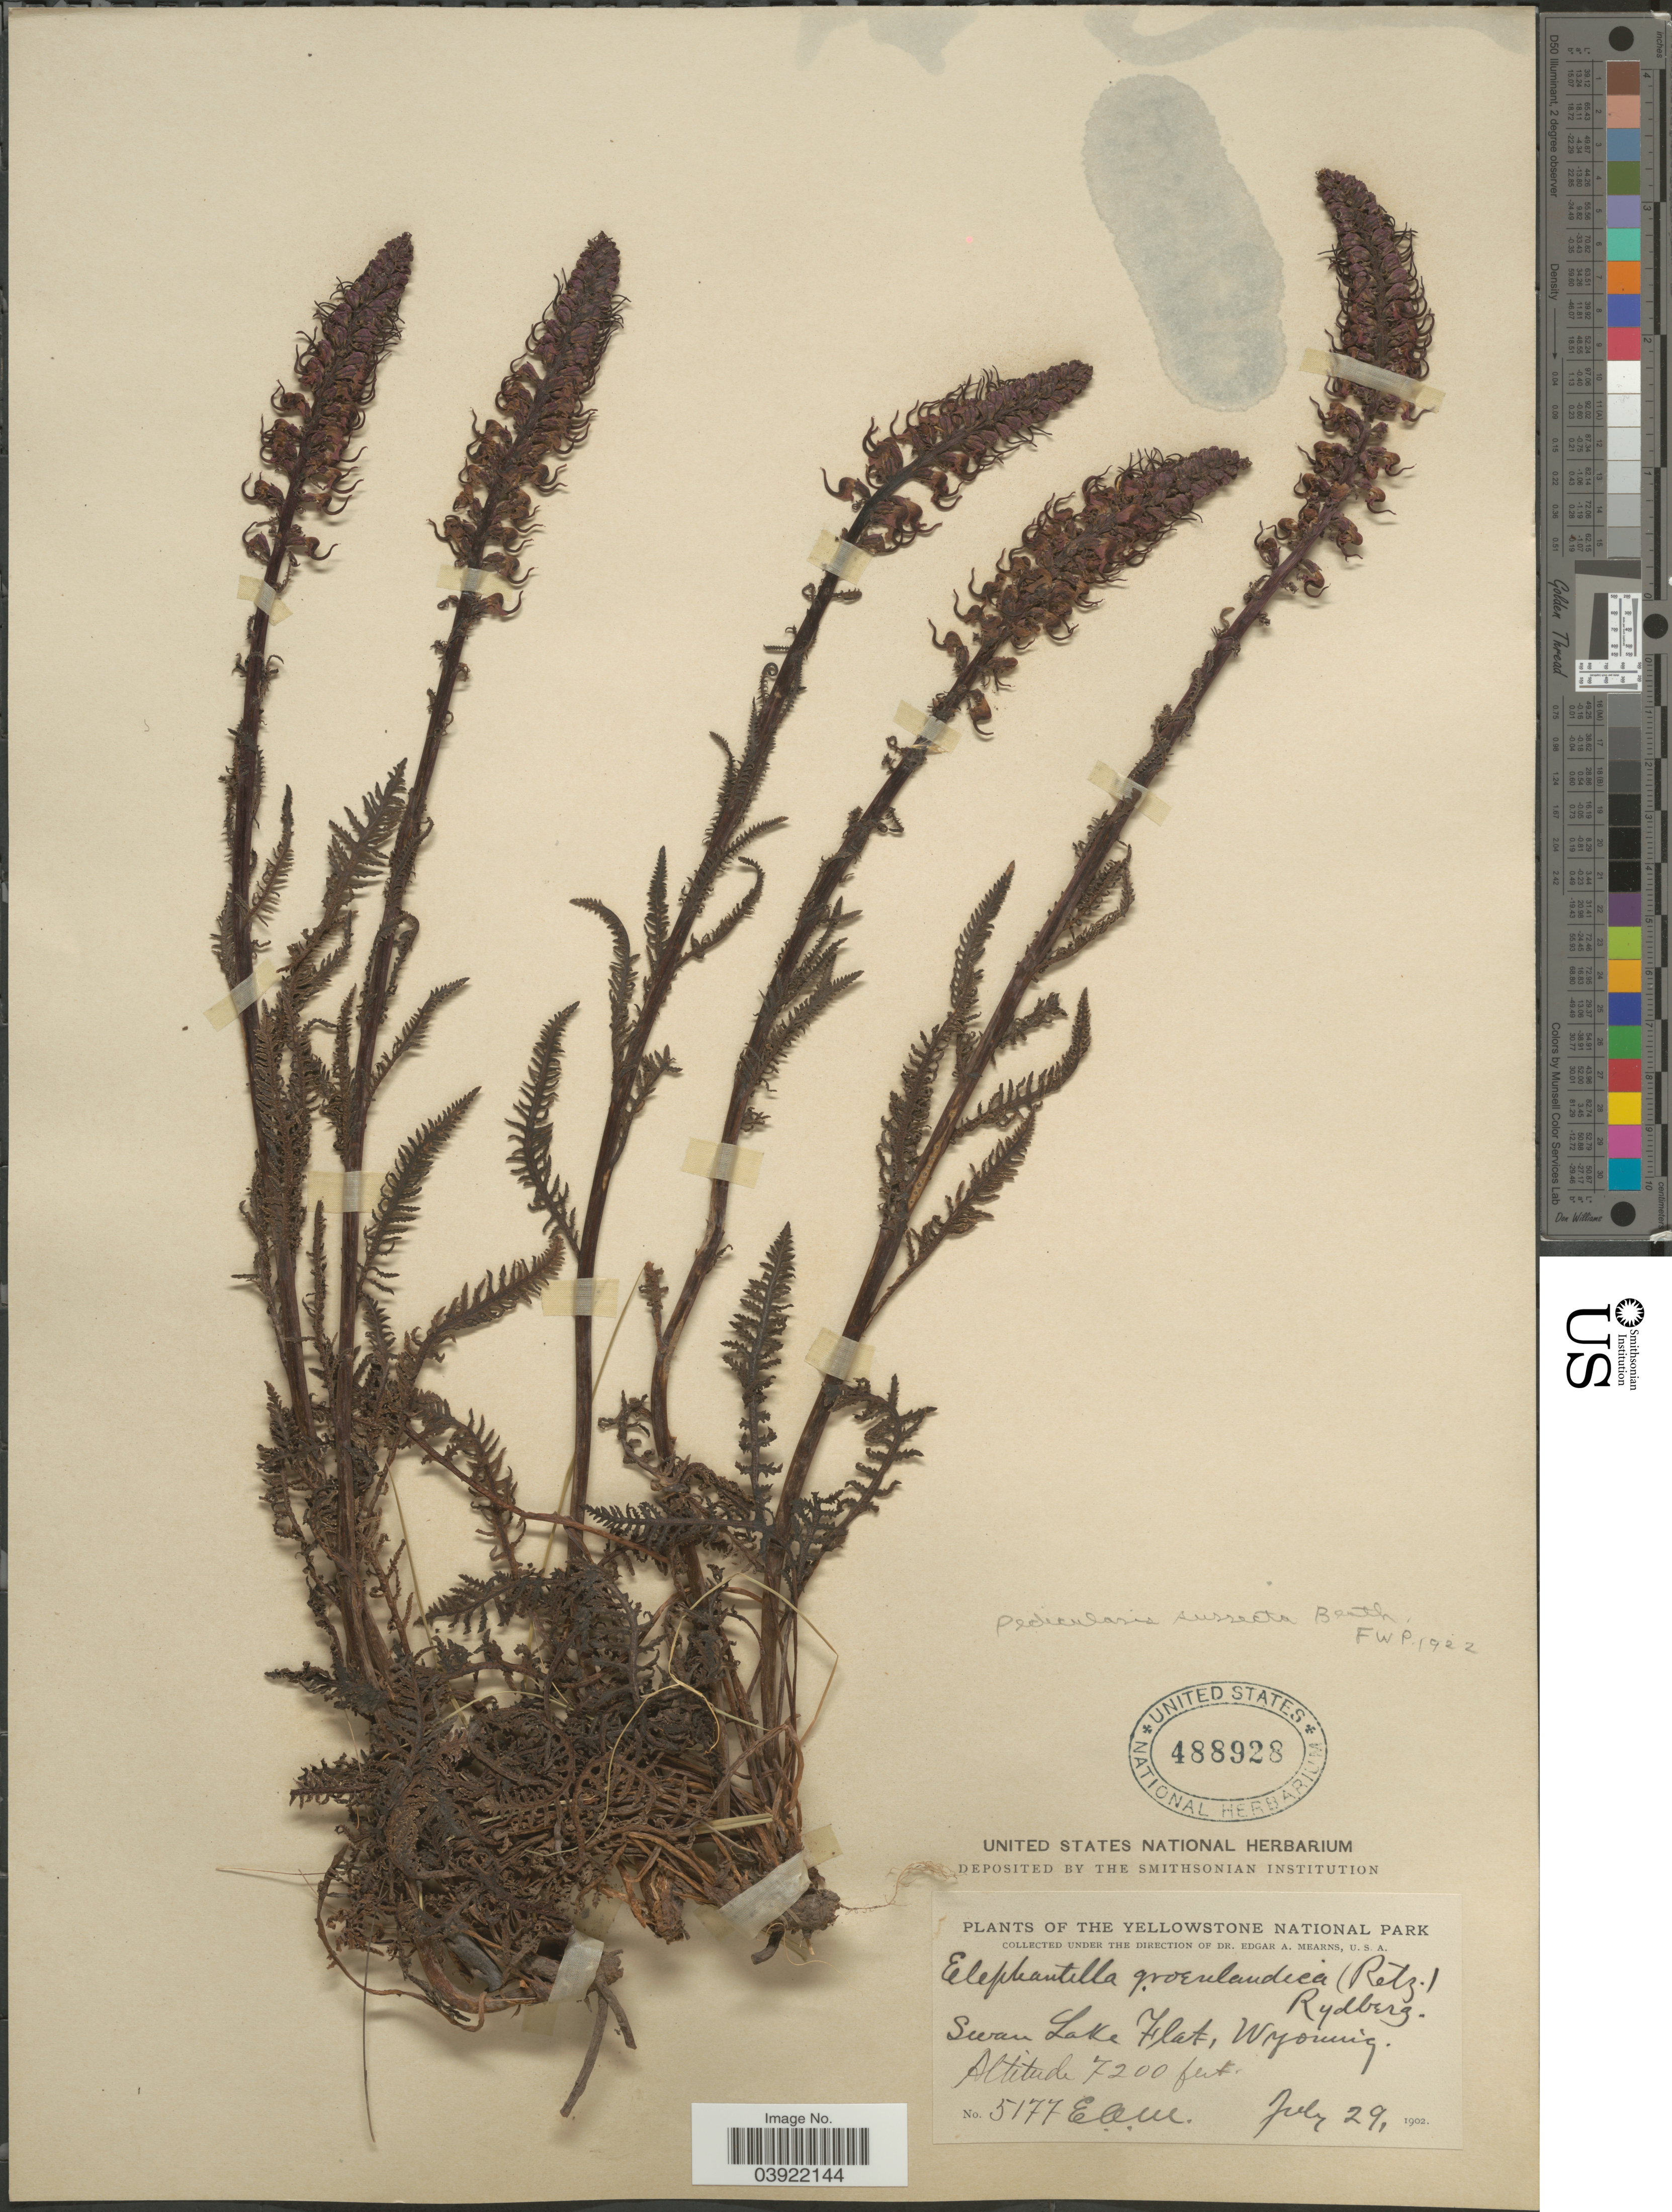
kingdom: Plantae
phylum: Tracheophyta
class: Magnoliopsida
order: Lamiales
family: Orobanchaceae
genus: Pedicularis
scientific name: Pedicularis groenlandica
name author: Retz.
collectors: E. A. Mearns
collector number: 5177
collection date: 1902-07-29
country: United States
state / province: Wyoming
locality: Yellowstone National Park. Swan Lake Flat.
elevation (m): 2195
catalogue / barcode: US 488928